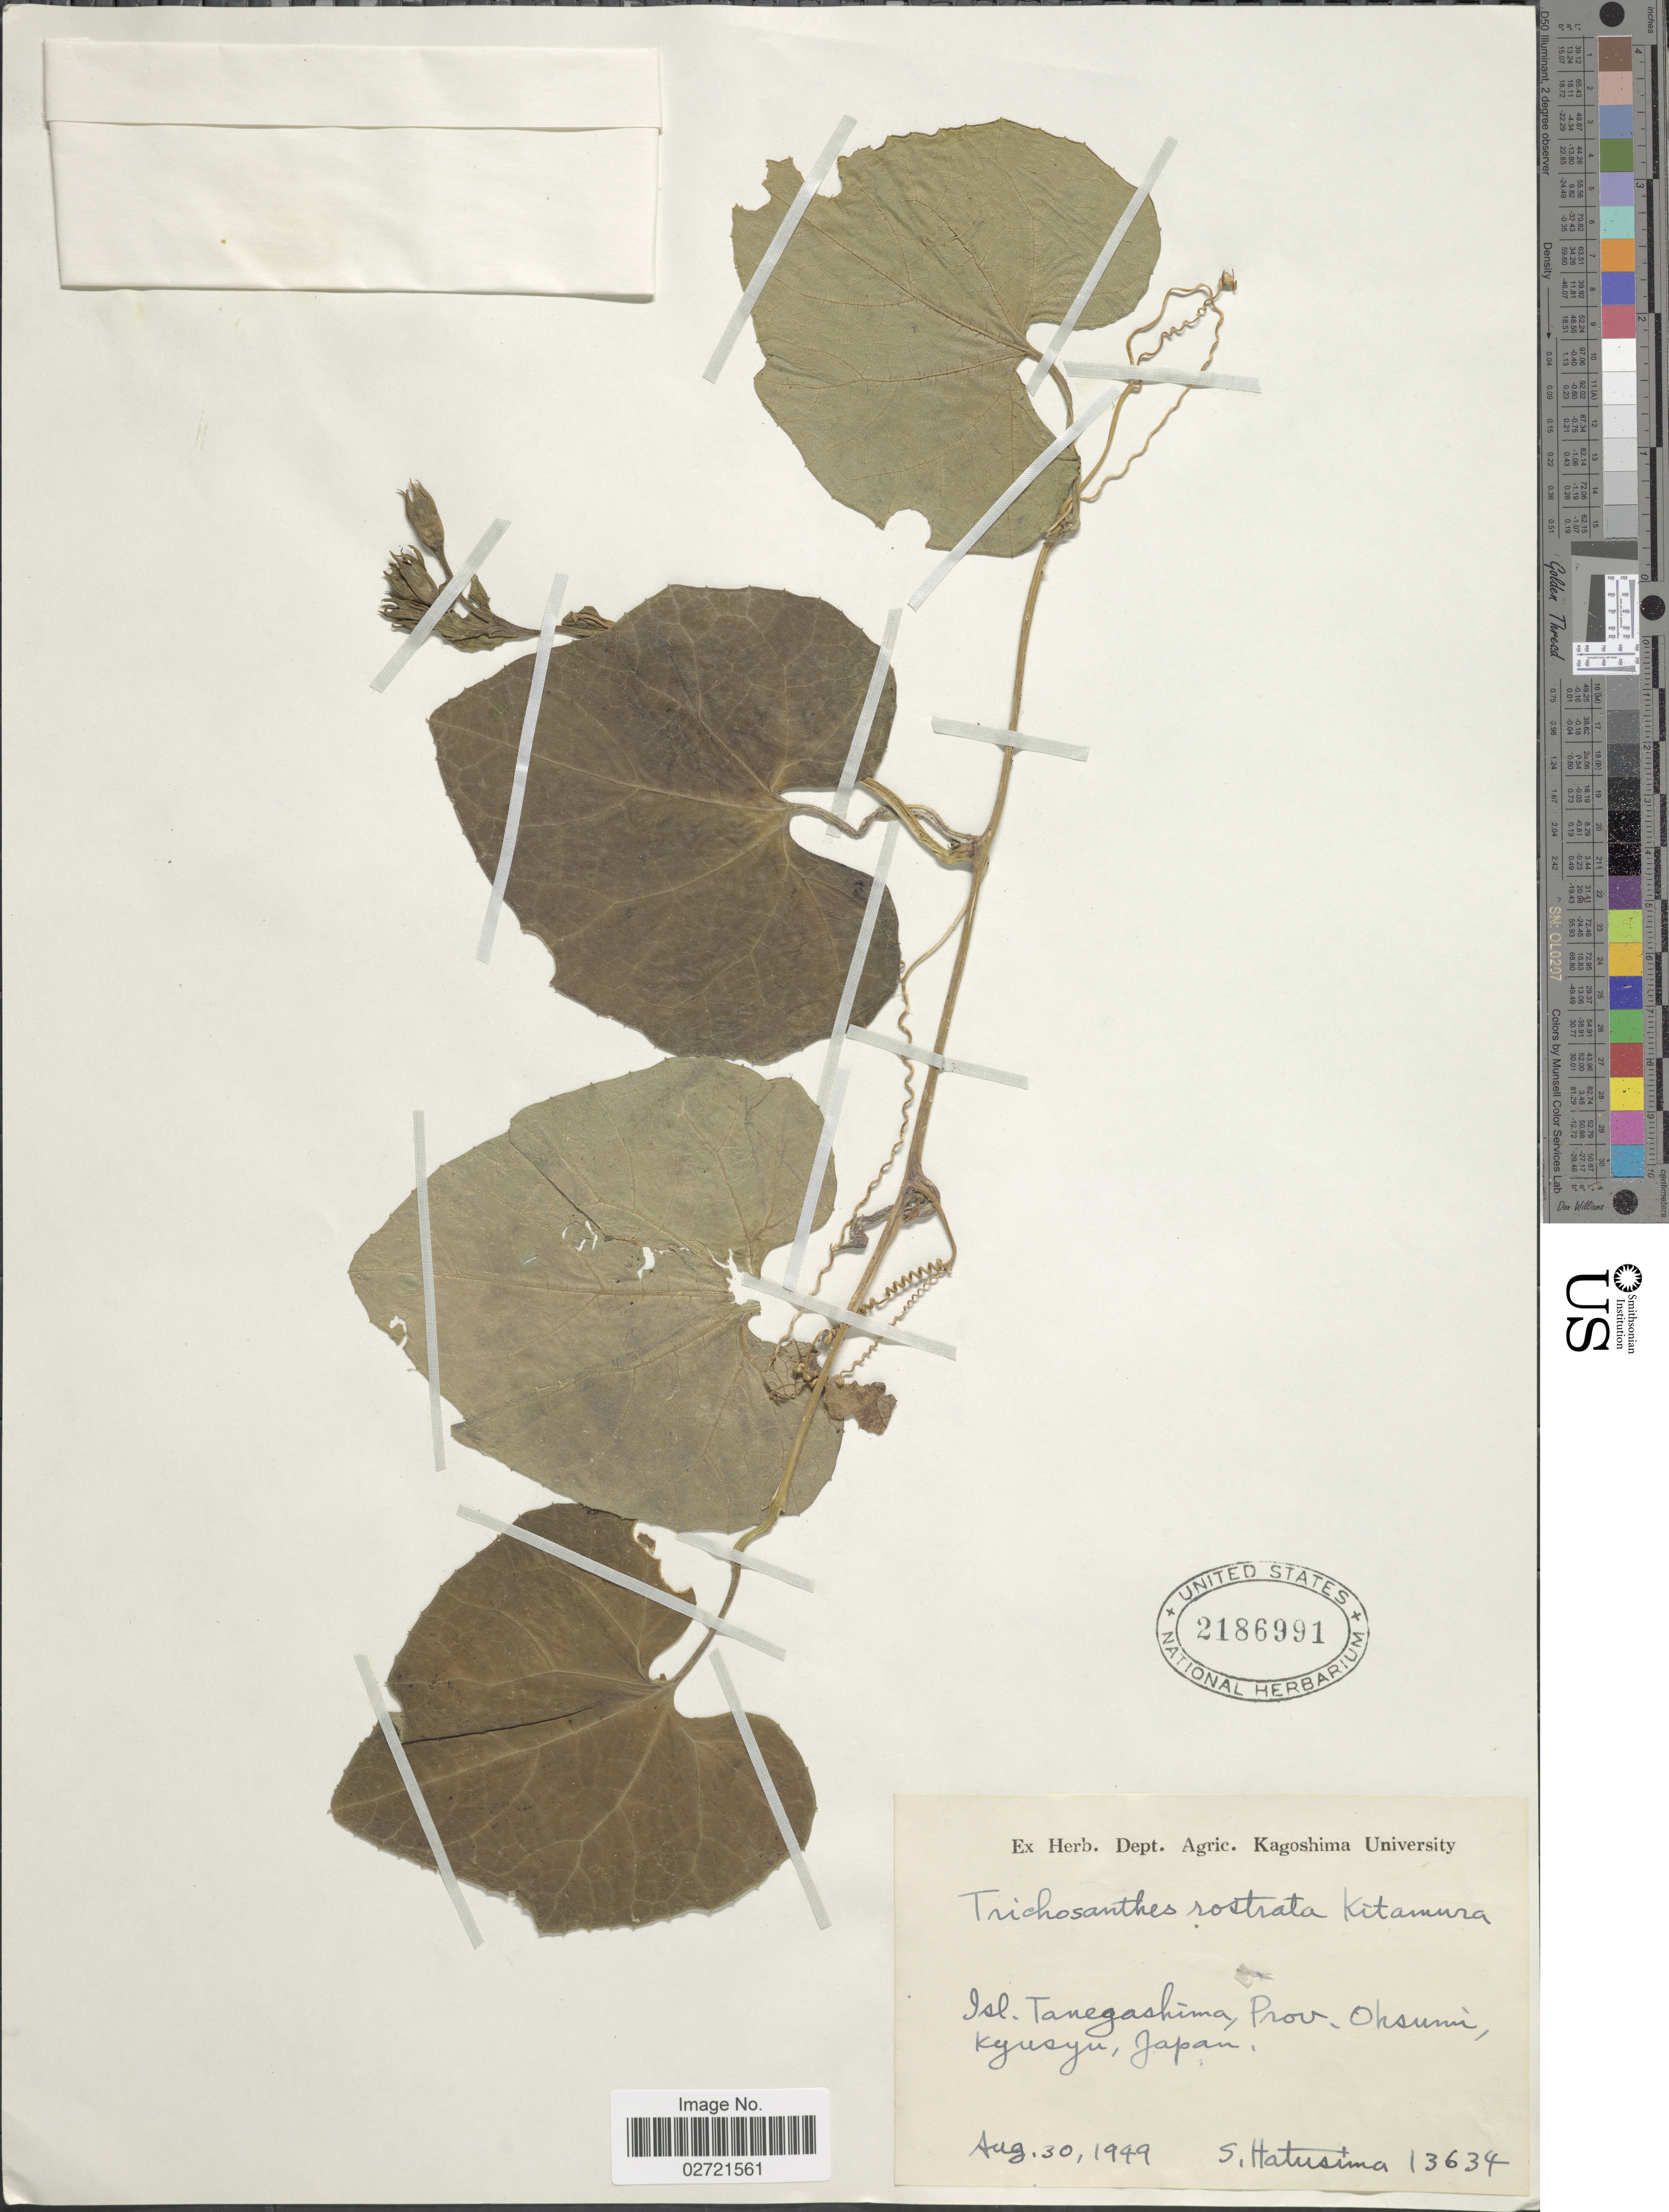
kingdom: Plantae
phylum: Tracheophyta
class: Magnoliopsida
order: Cucurbitales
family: Cucurbitaceae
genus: Trichosanthes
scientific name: Trichosanthes rostrata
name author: Kitamura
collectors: S. Hatusima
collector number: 13634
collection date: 1949-08-30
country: Japan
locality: Isl. Tanegashima, Prov. Ohsumi, Kyusyu, Japan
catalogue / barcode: US 2186991